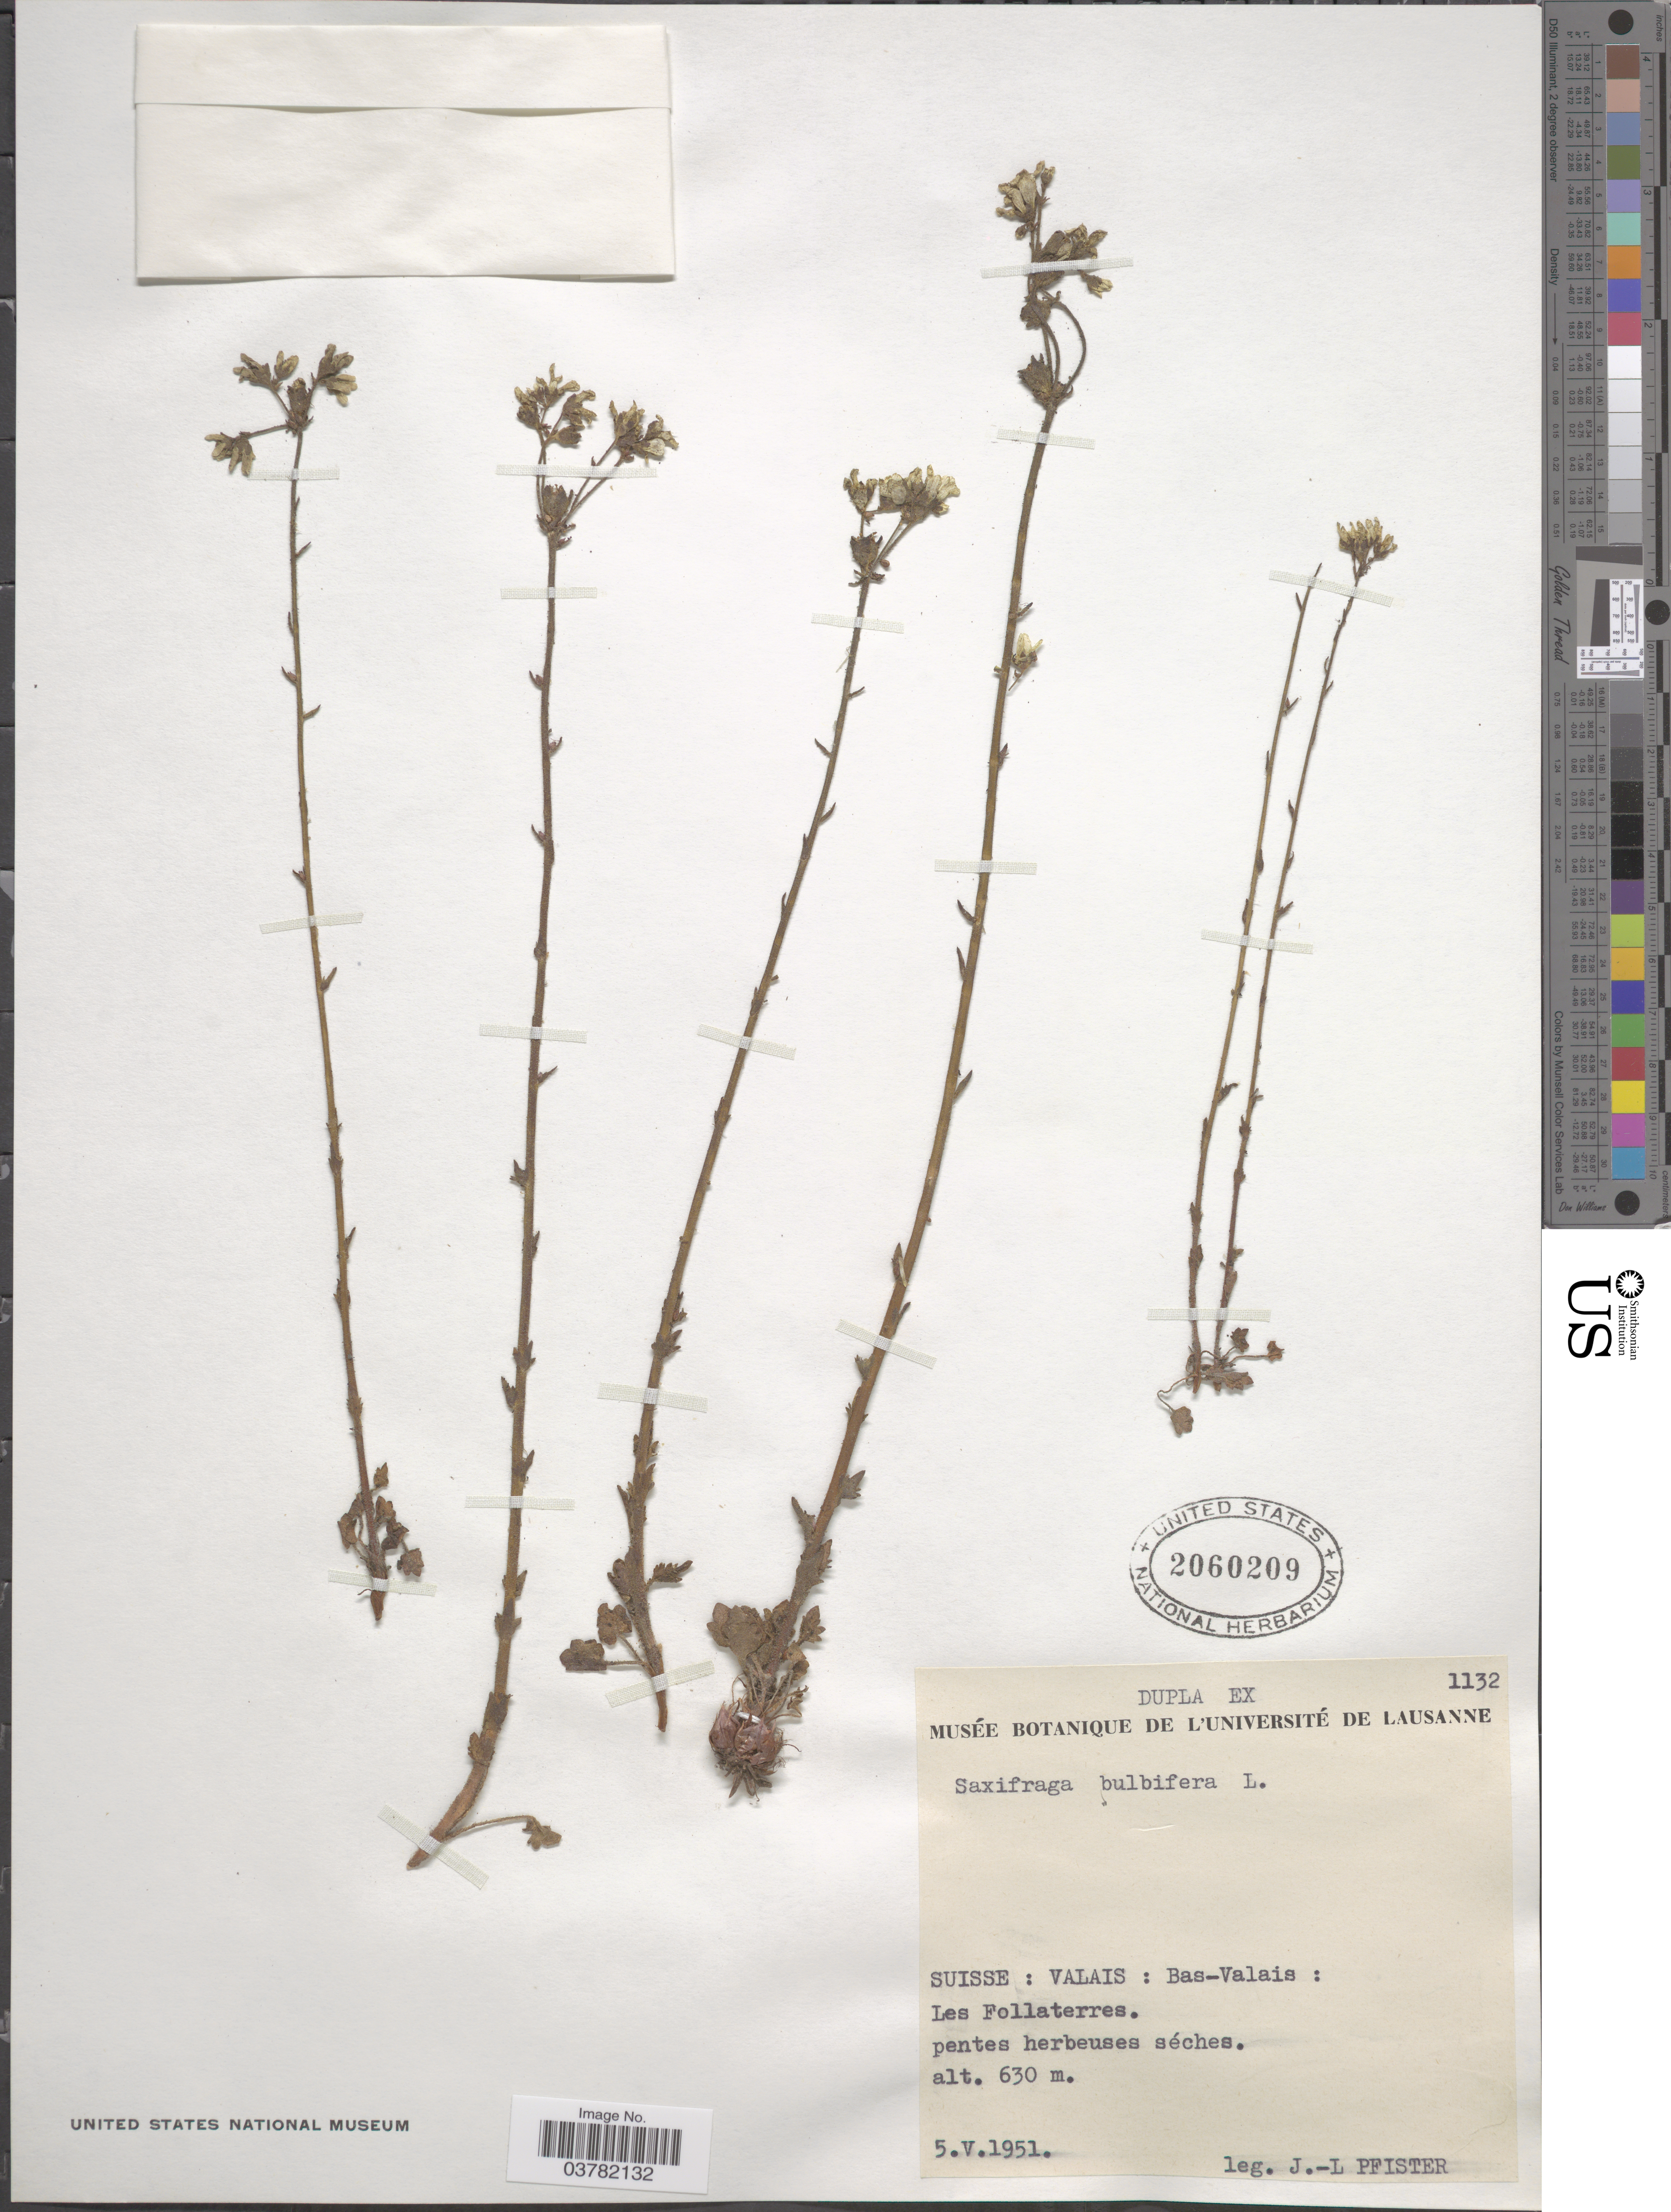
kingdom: Plantae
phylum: Tracheophyta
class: Magnoliopsida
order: Saxifragales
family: Saxifragaceae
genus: Saxifraga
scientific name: Saxifraga bulbifera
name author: L.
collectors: J. Pfister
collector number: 1132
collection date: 1951-05-05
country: Switzerland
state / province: Valais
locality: Suisse : Bas-Valais : Les Follaterres.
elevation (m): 630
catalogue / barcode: US 2060209